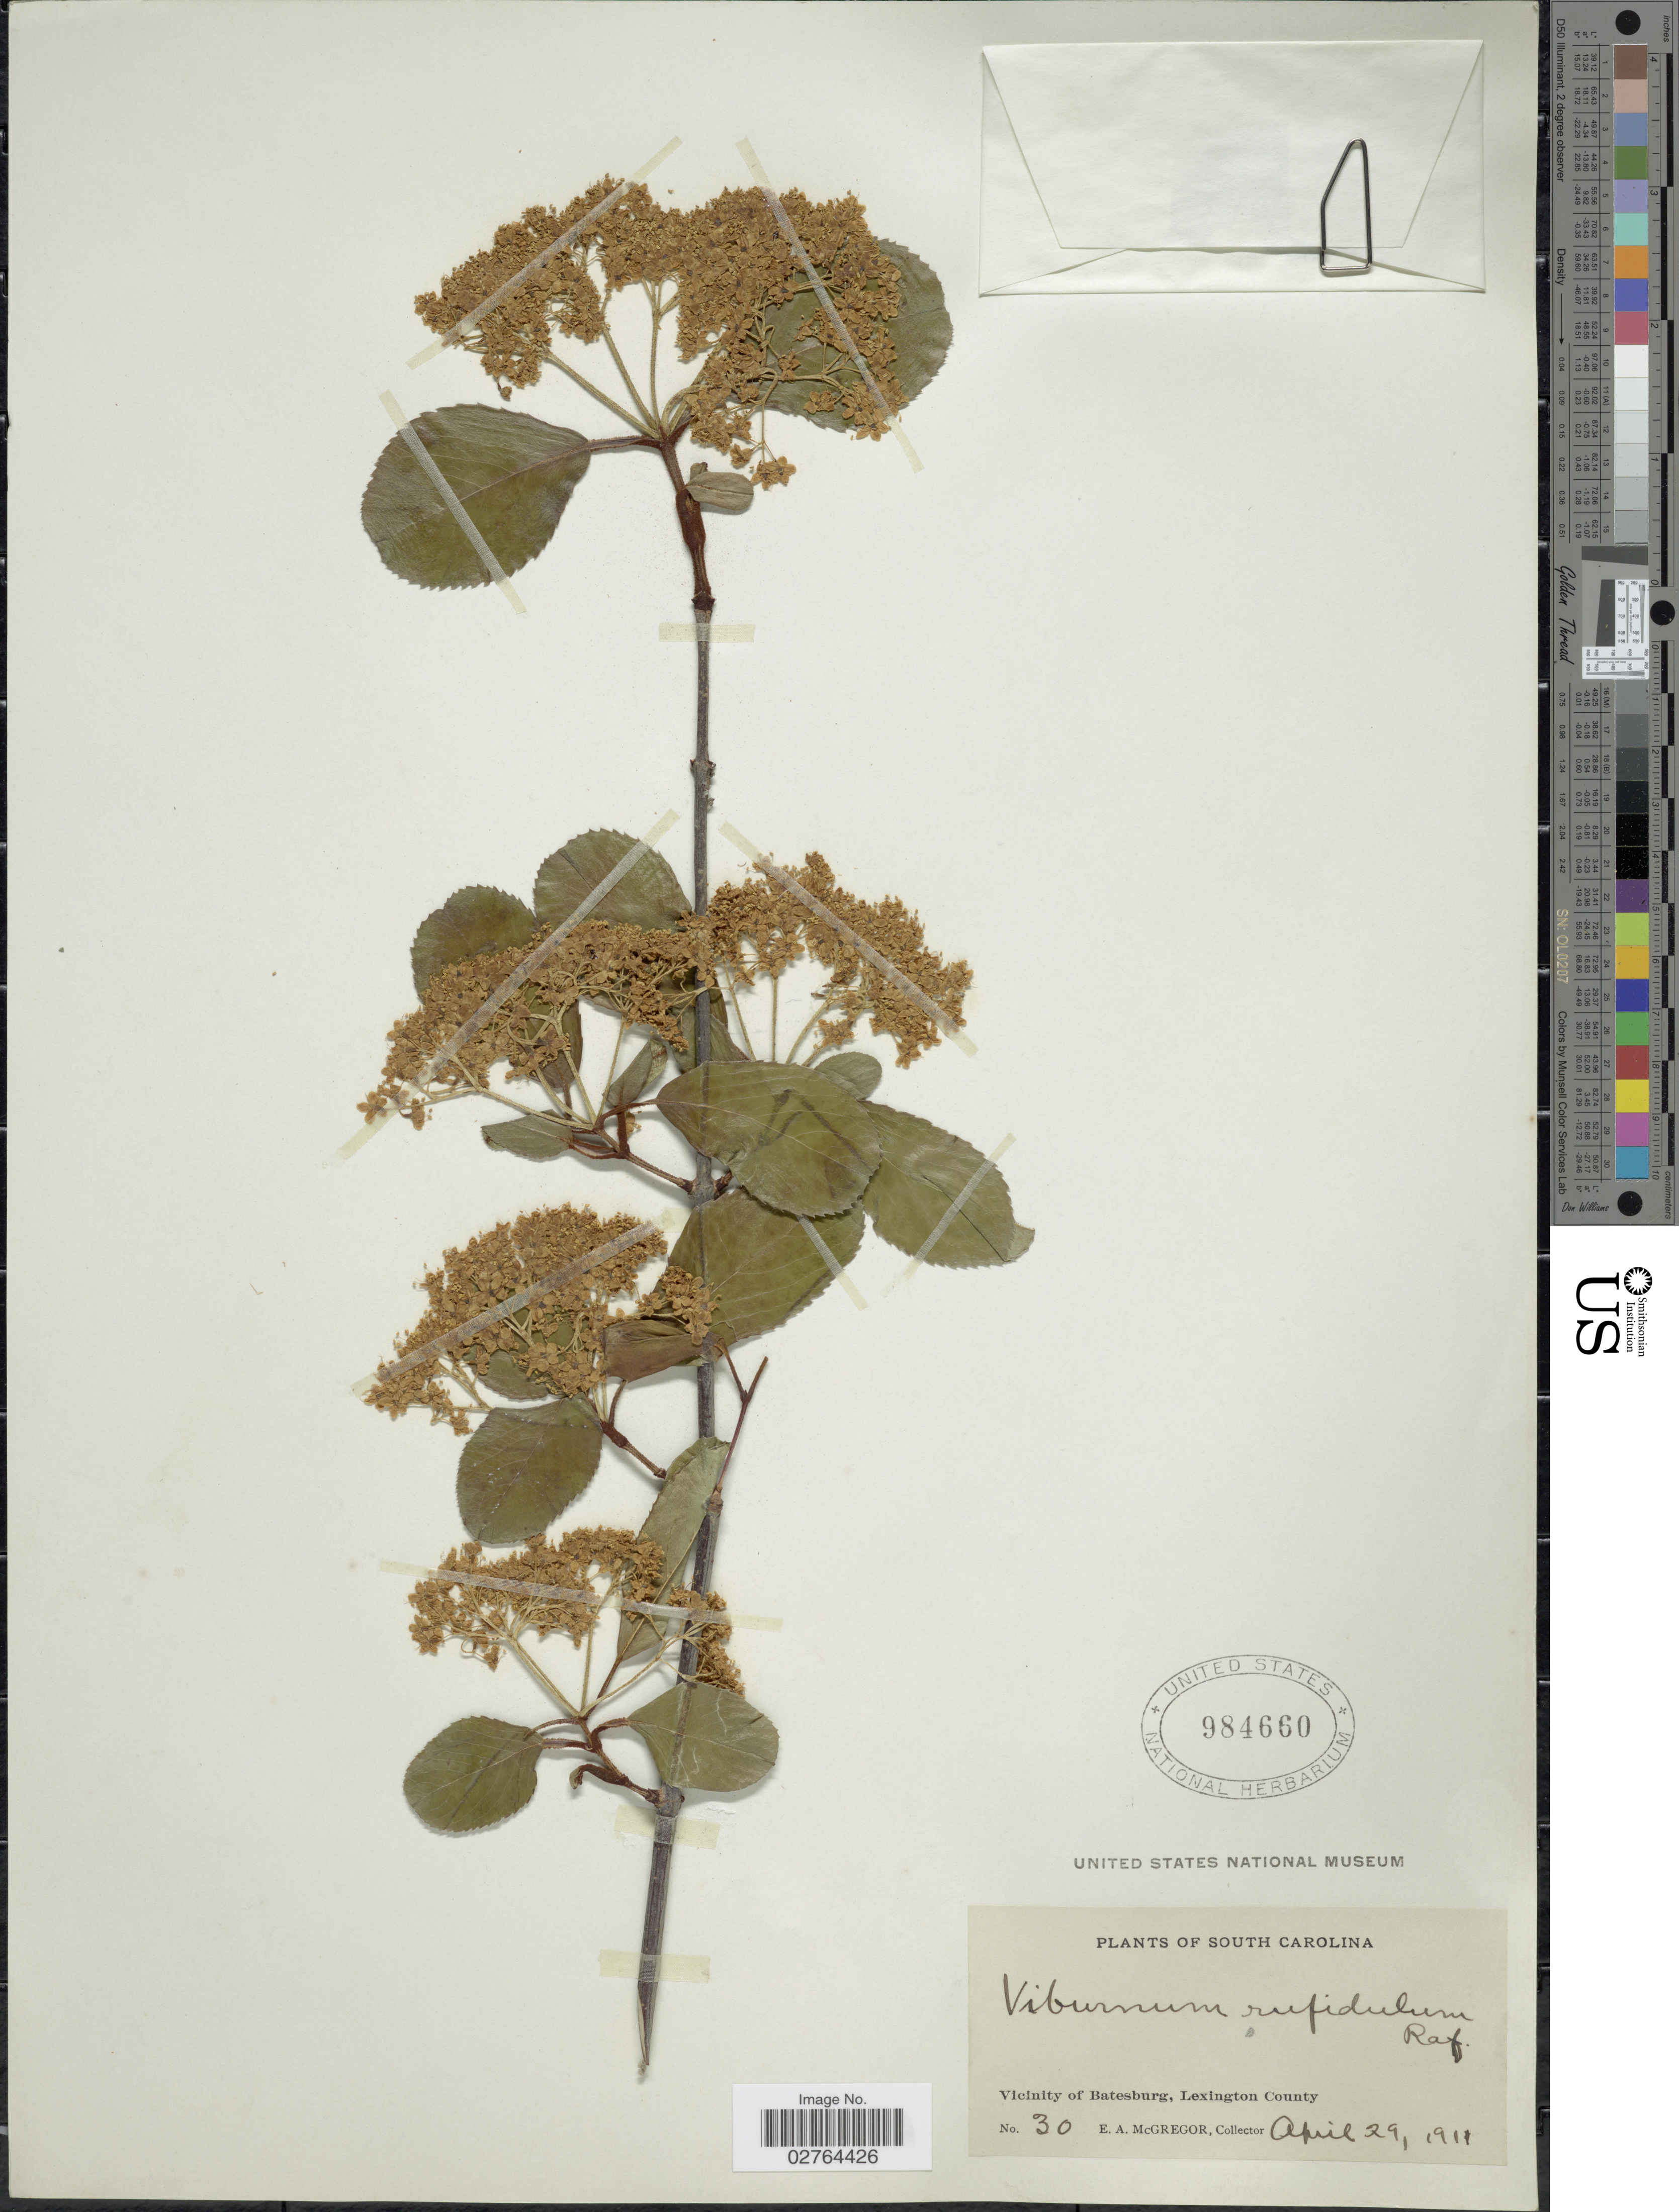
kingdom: Plantae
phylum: Tracheophyta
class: Magnoliopsida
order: Dipsacales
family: Viburnaceae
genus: Viburnum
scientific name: Viburnum rufidulum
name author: Raf.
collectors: E. A. McGregor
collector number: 30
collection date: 1911-04-29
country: United States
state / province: South Carolina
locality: Vicinity of Batesburg, Lexington County.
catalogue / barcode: US 984660